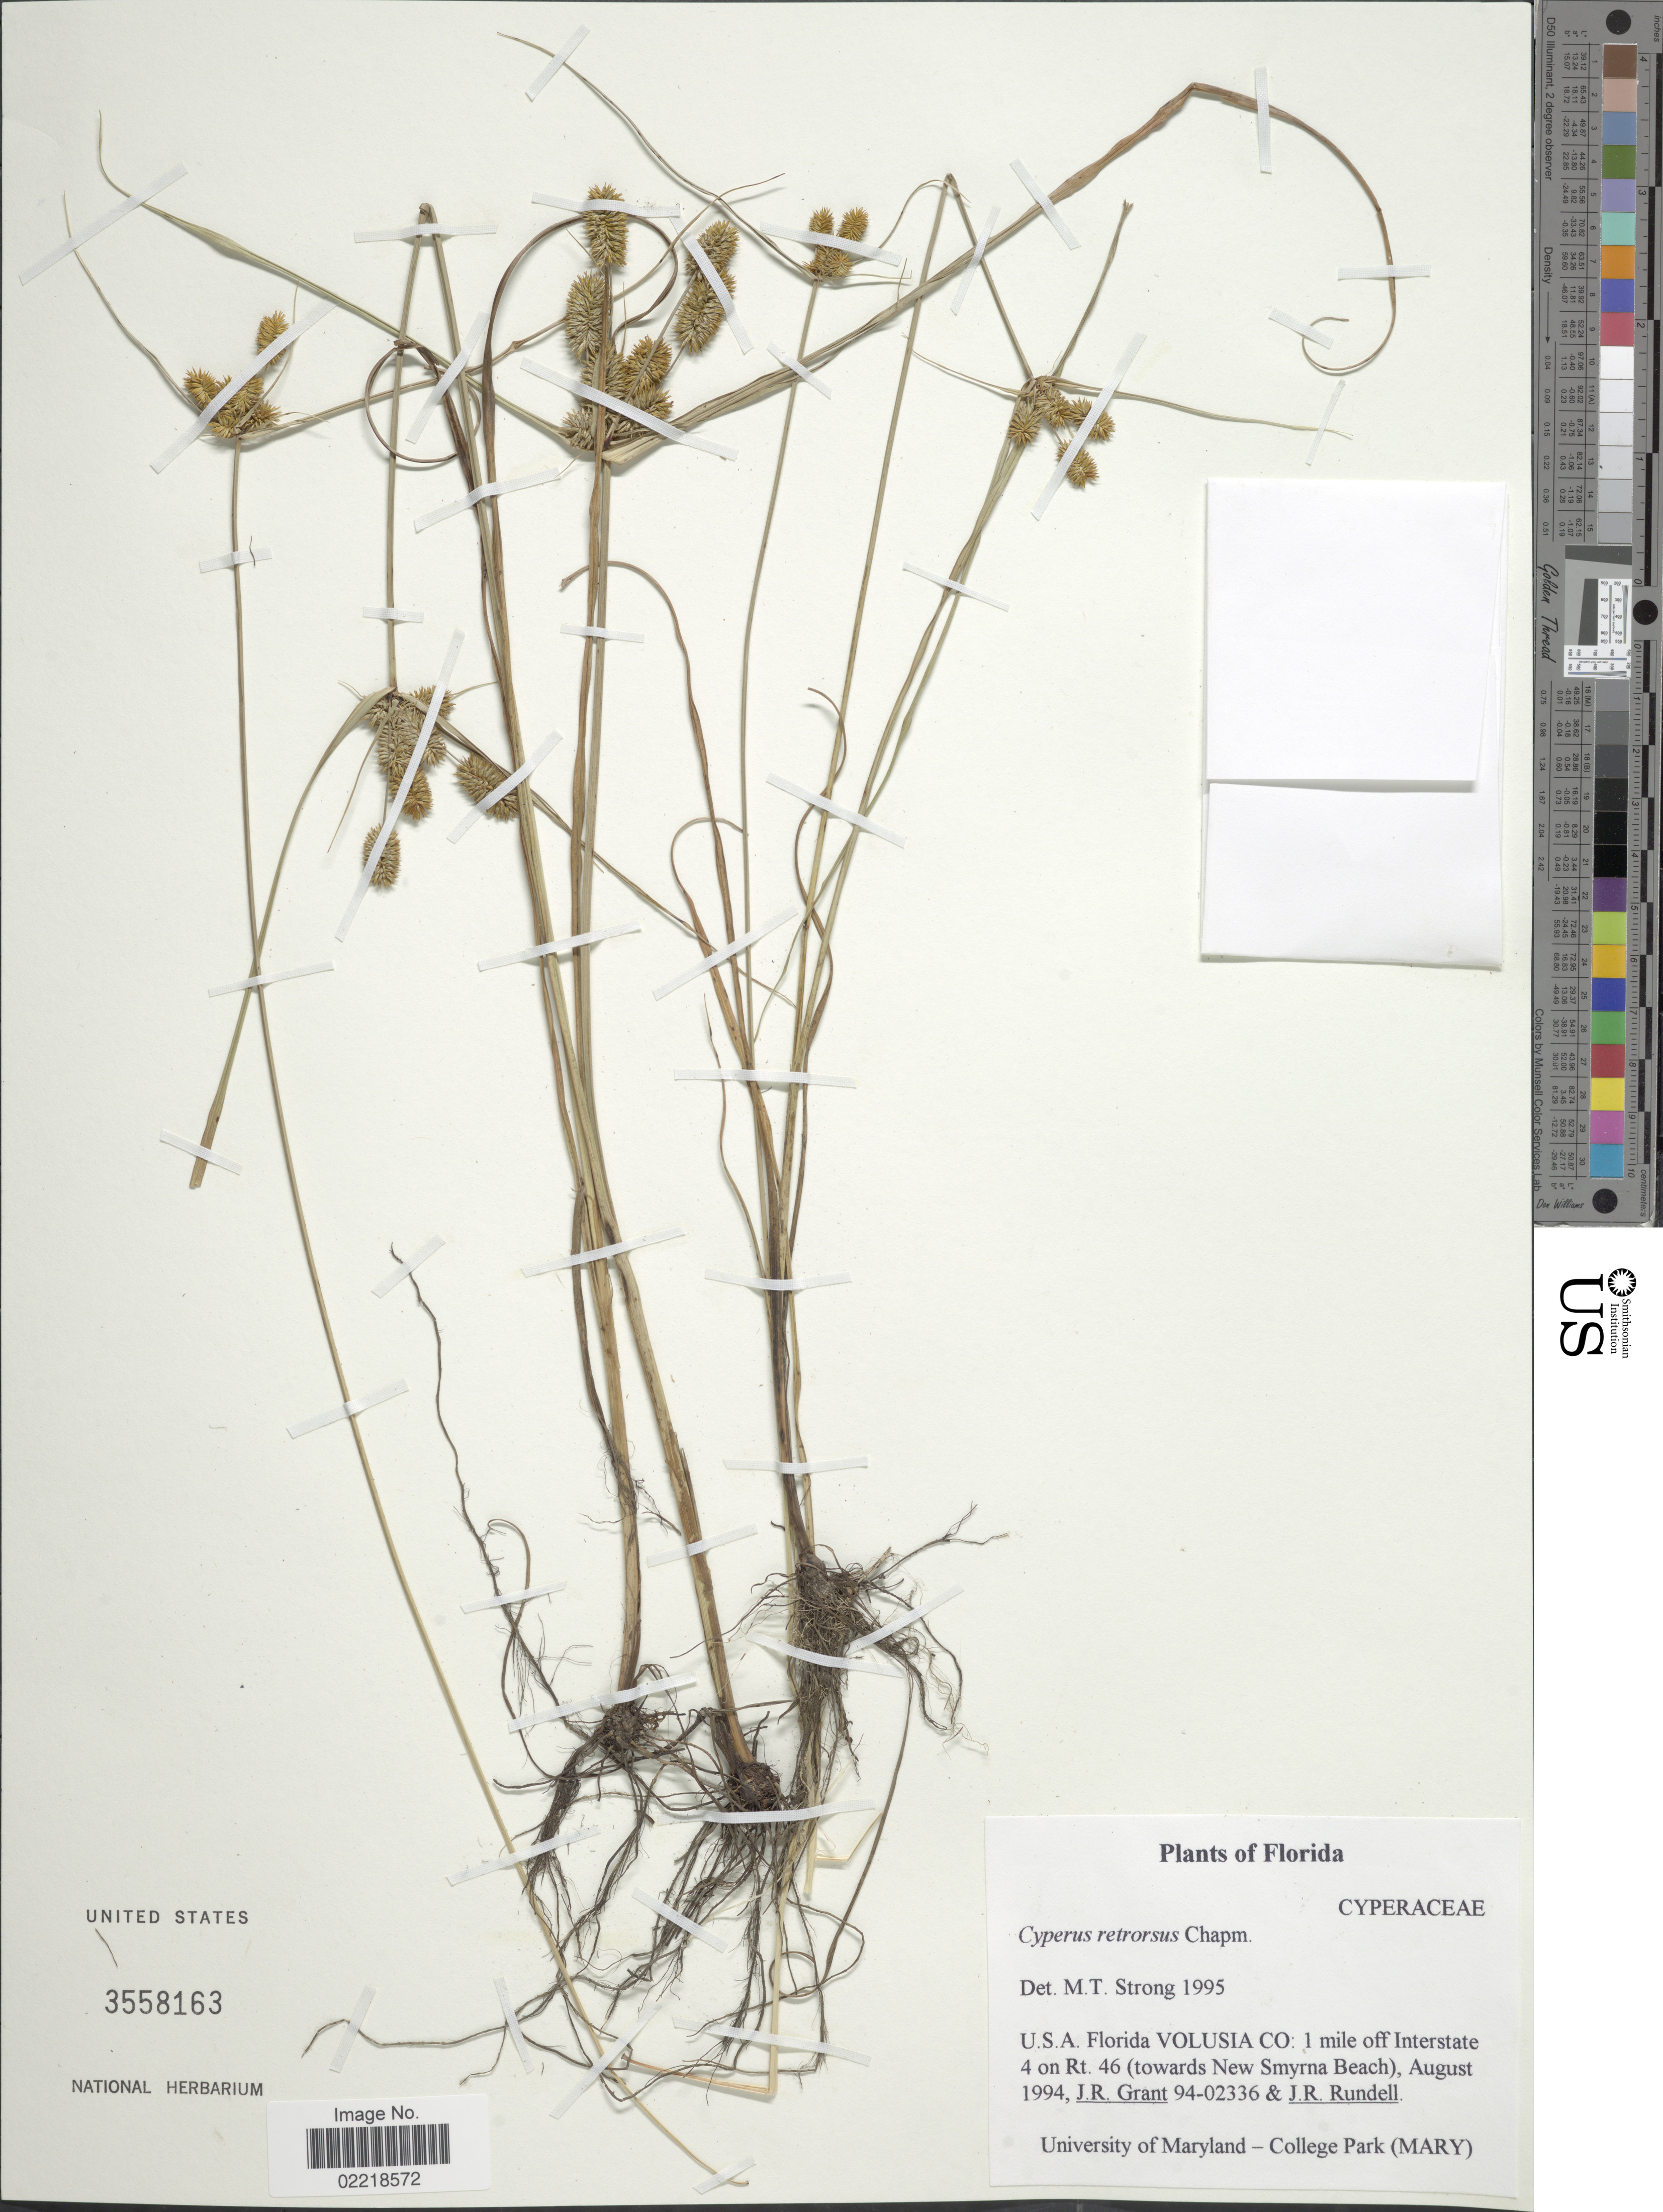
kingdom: Plantae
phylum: Tracheophyta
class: Liliopsida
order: Poales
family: Cyperaceae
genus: Cyperus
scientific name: Cyperus retrorsus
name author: Chapm.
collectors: J. Grant & J. R. Rundell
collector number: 94-02336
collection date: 1994-08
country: United States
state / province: Florida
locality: Volusia Co: 1 mile off Interstate 4 on Rt. 46 (towards New Smyrna Beach)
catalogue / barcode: US 3558163